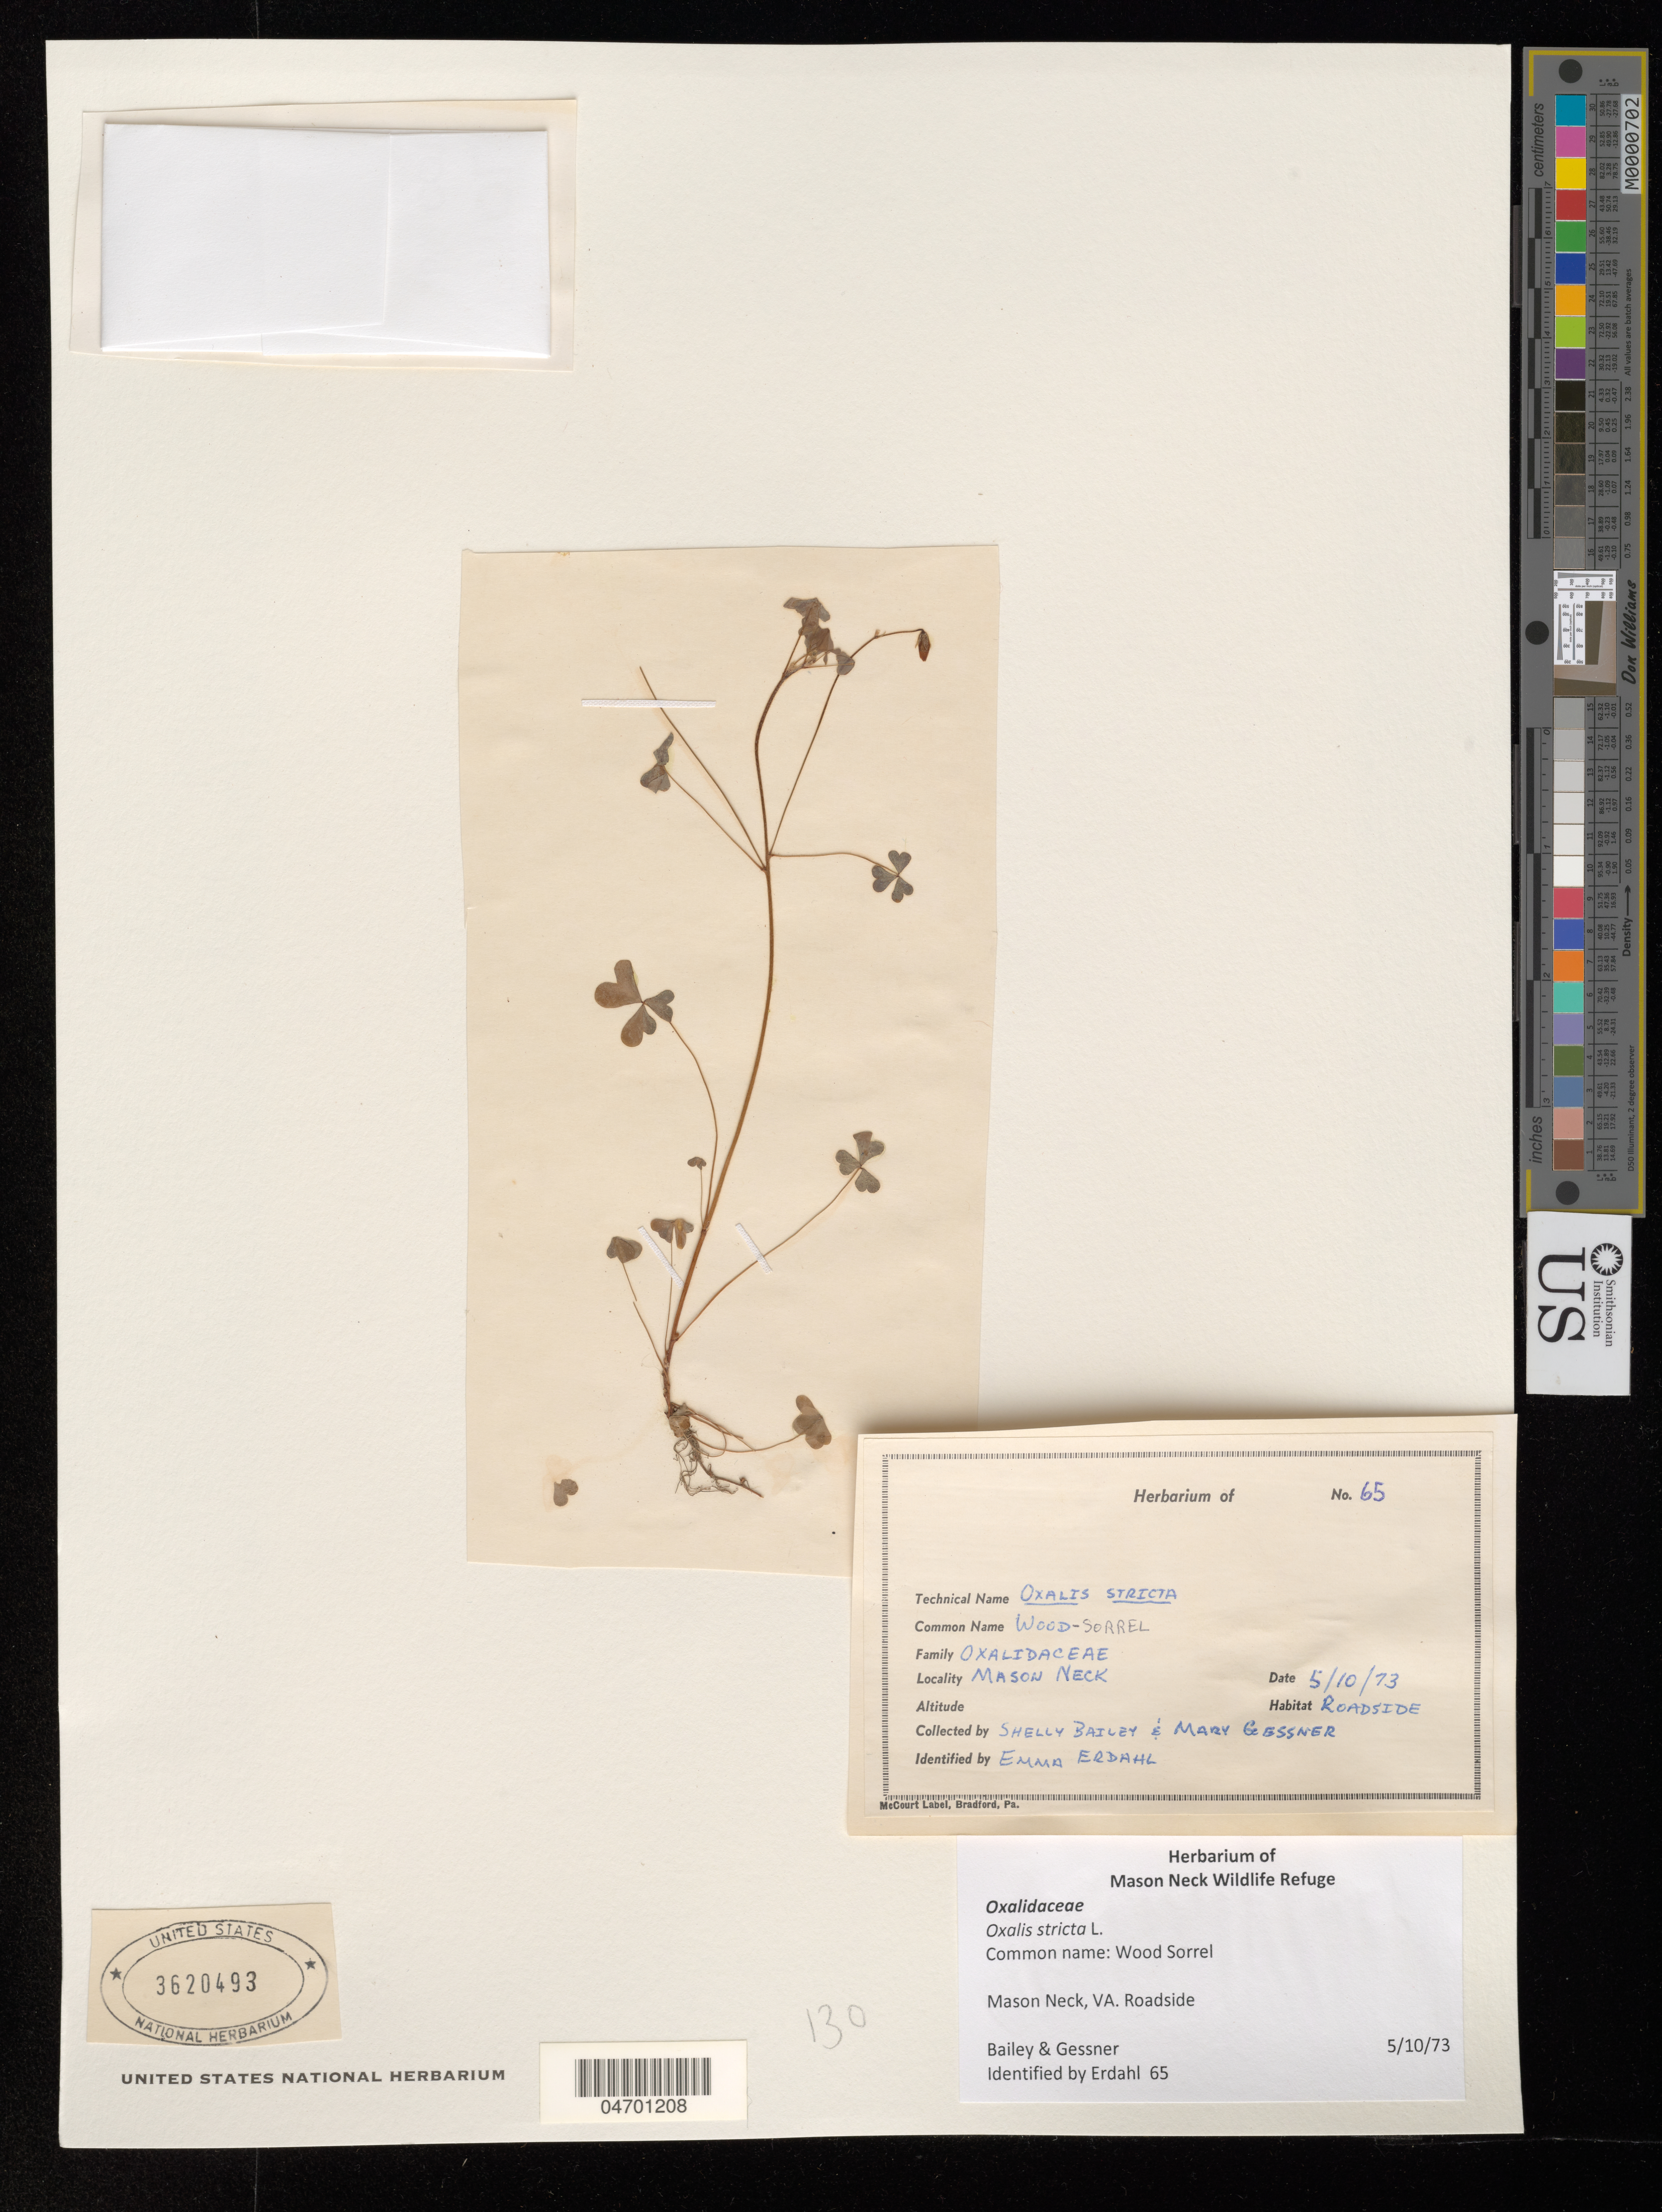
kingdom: Plantae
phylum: Tracheophyta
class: Magnoliopsida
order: Oxalidales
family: Oxalidaceae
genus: Oxalis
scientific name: Oxalis stricta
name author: L.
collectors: S. Bailey & M. Gessner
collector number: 65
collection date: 1973-05-10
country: United States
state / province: Virginia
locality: Mason Neck, Roadside.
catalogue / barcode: US 3620493